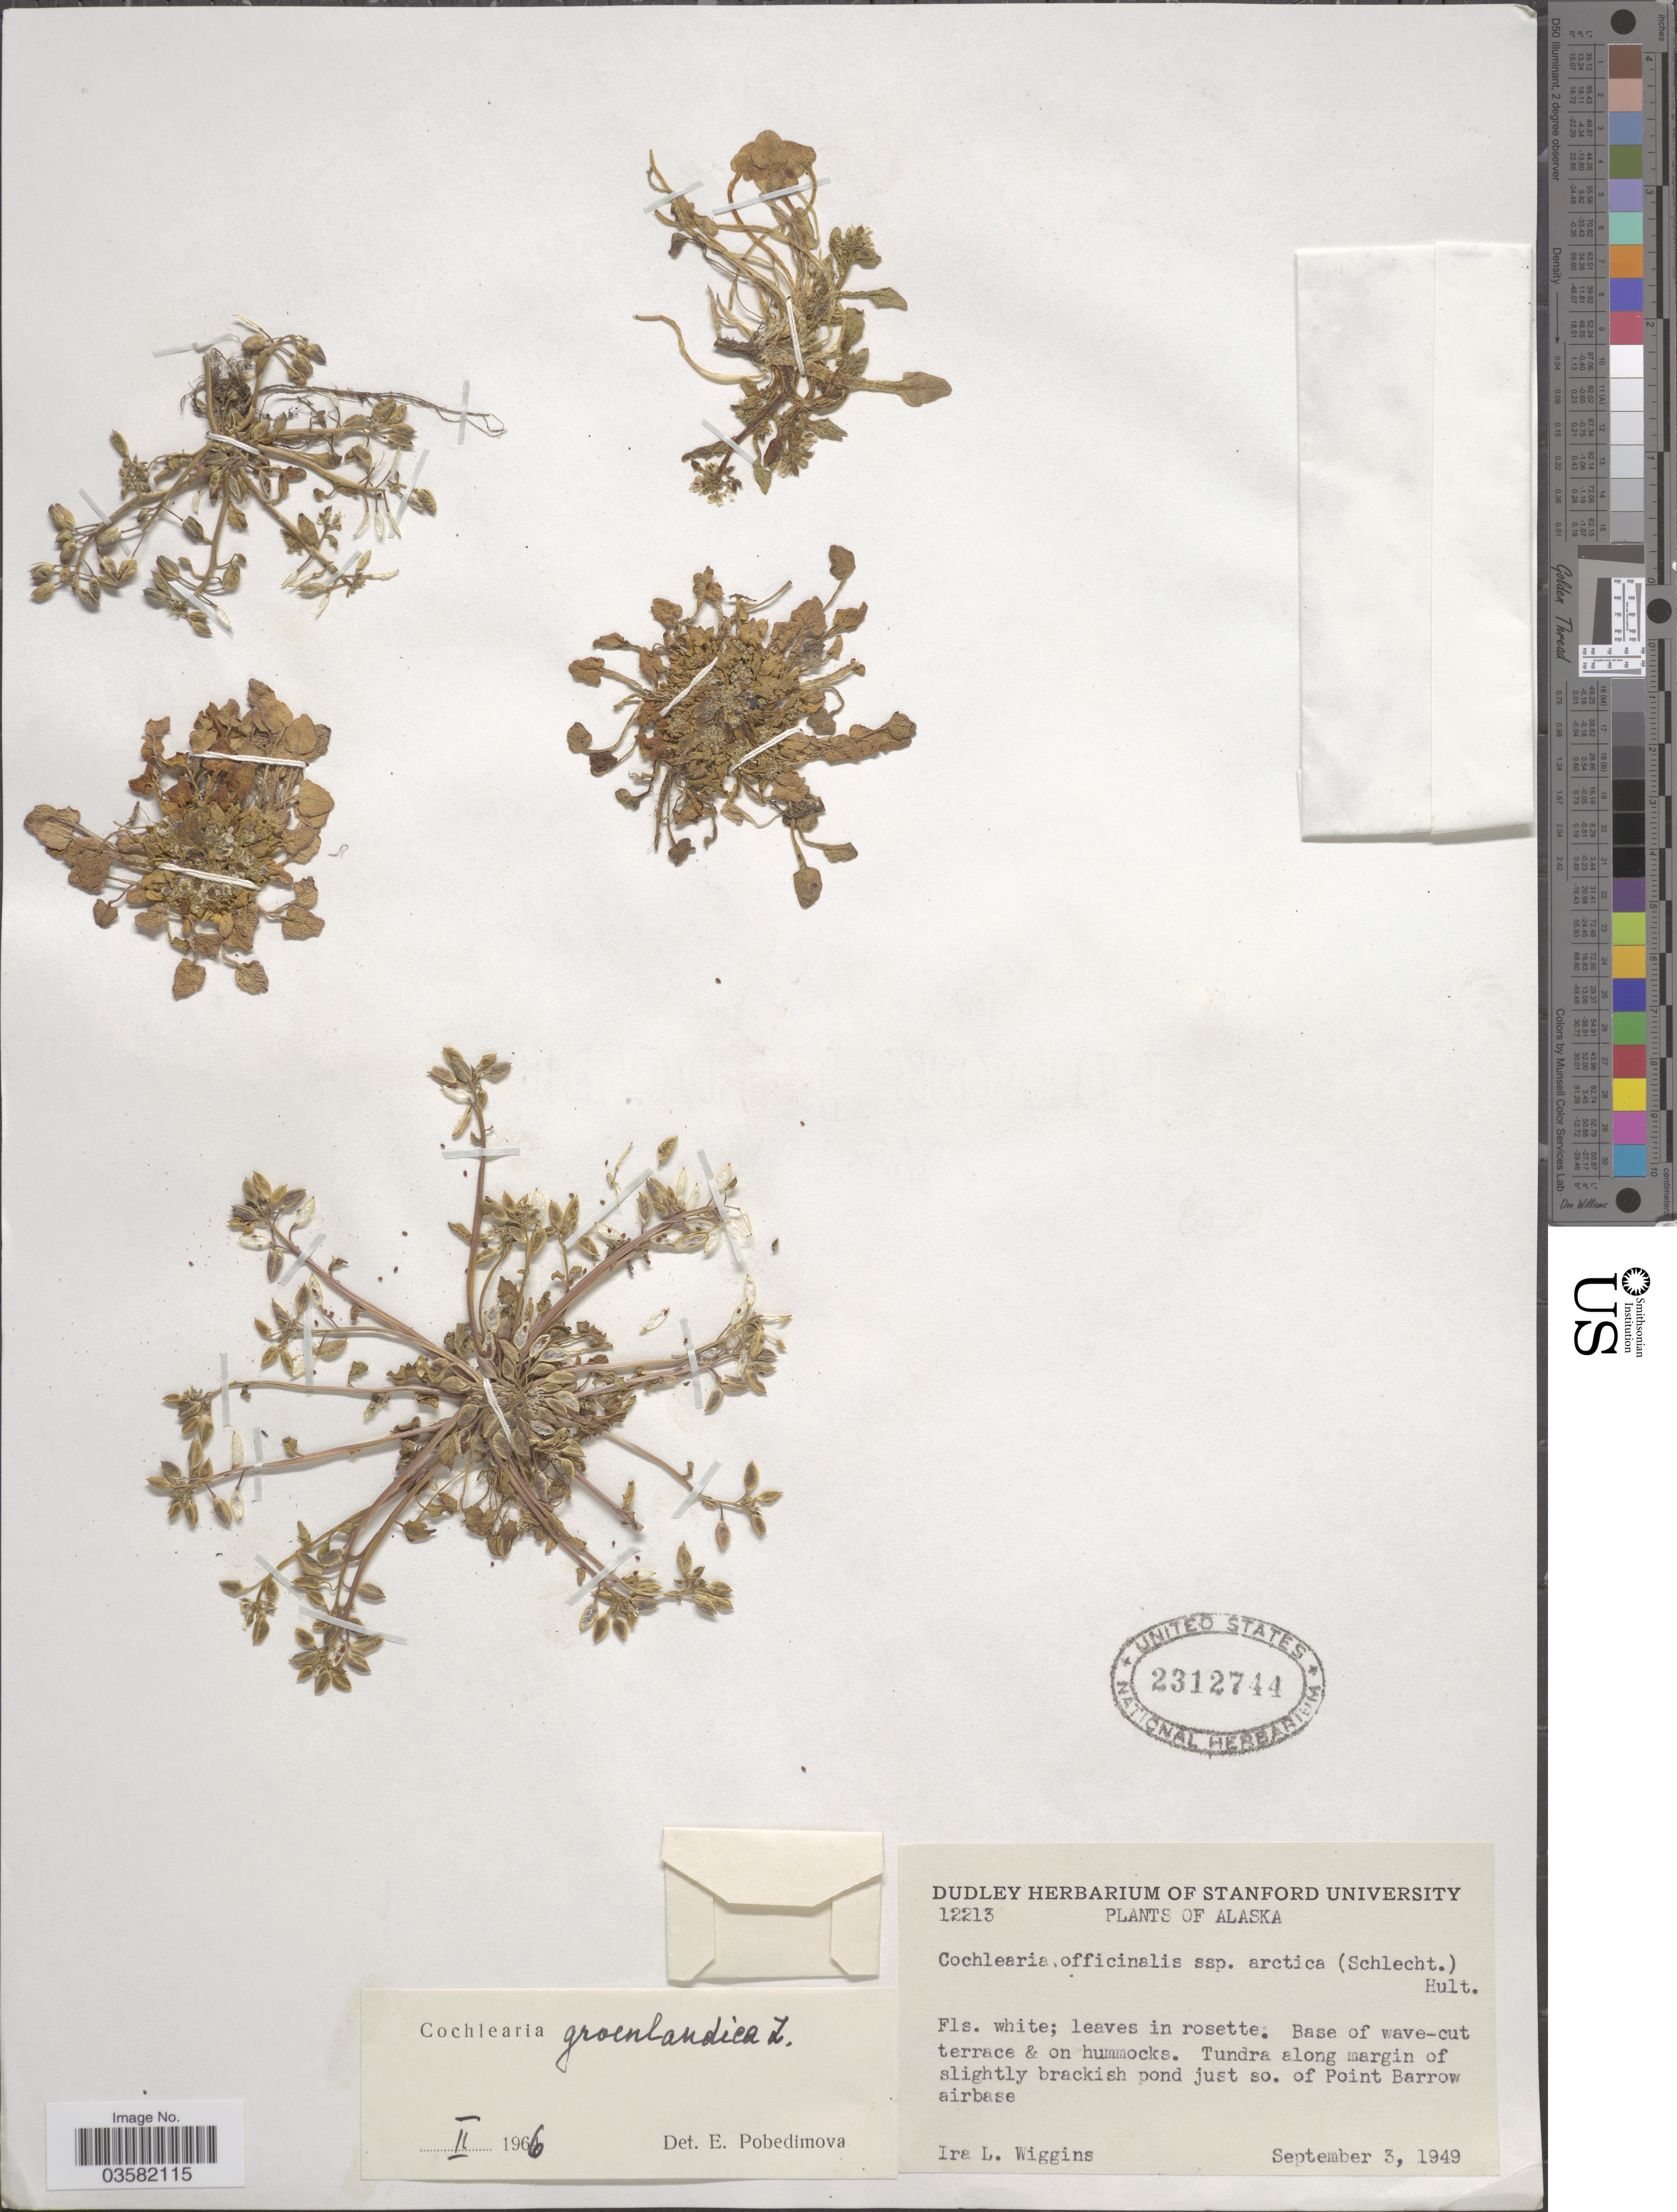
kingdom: Plantae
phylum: Tracheophyta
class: Magnoliopsida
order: Brassicales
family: Brassicaceae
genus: Cochlearia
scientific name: Cochlearia groenlandica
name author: L.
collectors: I. L. Wiggins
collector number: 12213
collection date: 1949-09-03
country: United States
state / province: Alaska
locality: Just so. of Point Barrow airbase.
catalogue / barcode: US 2312744